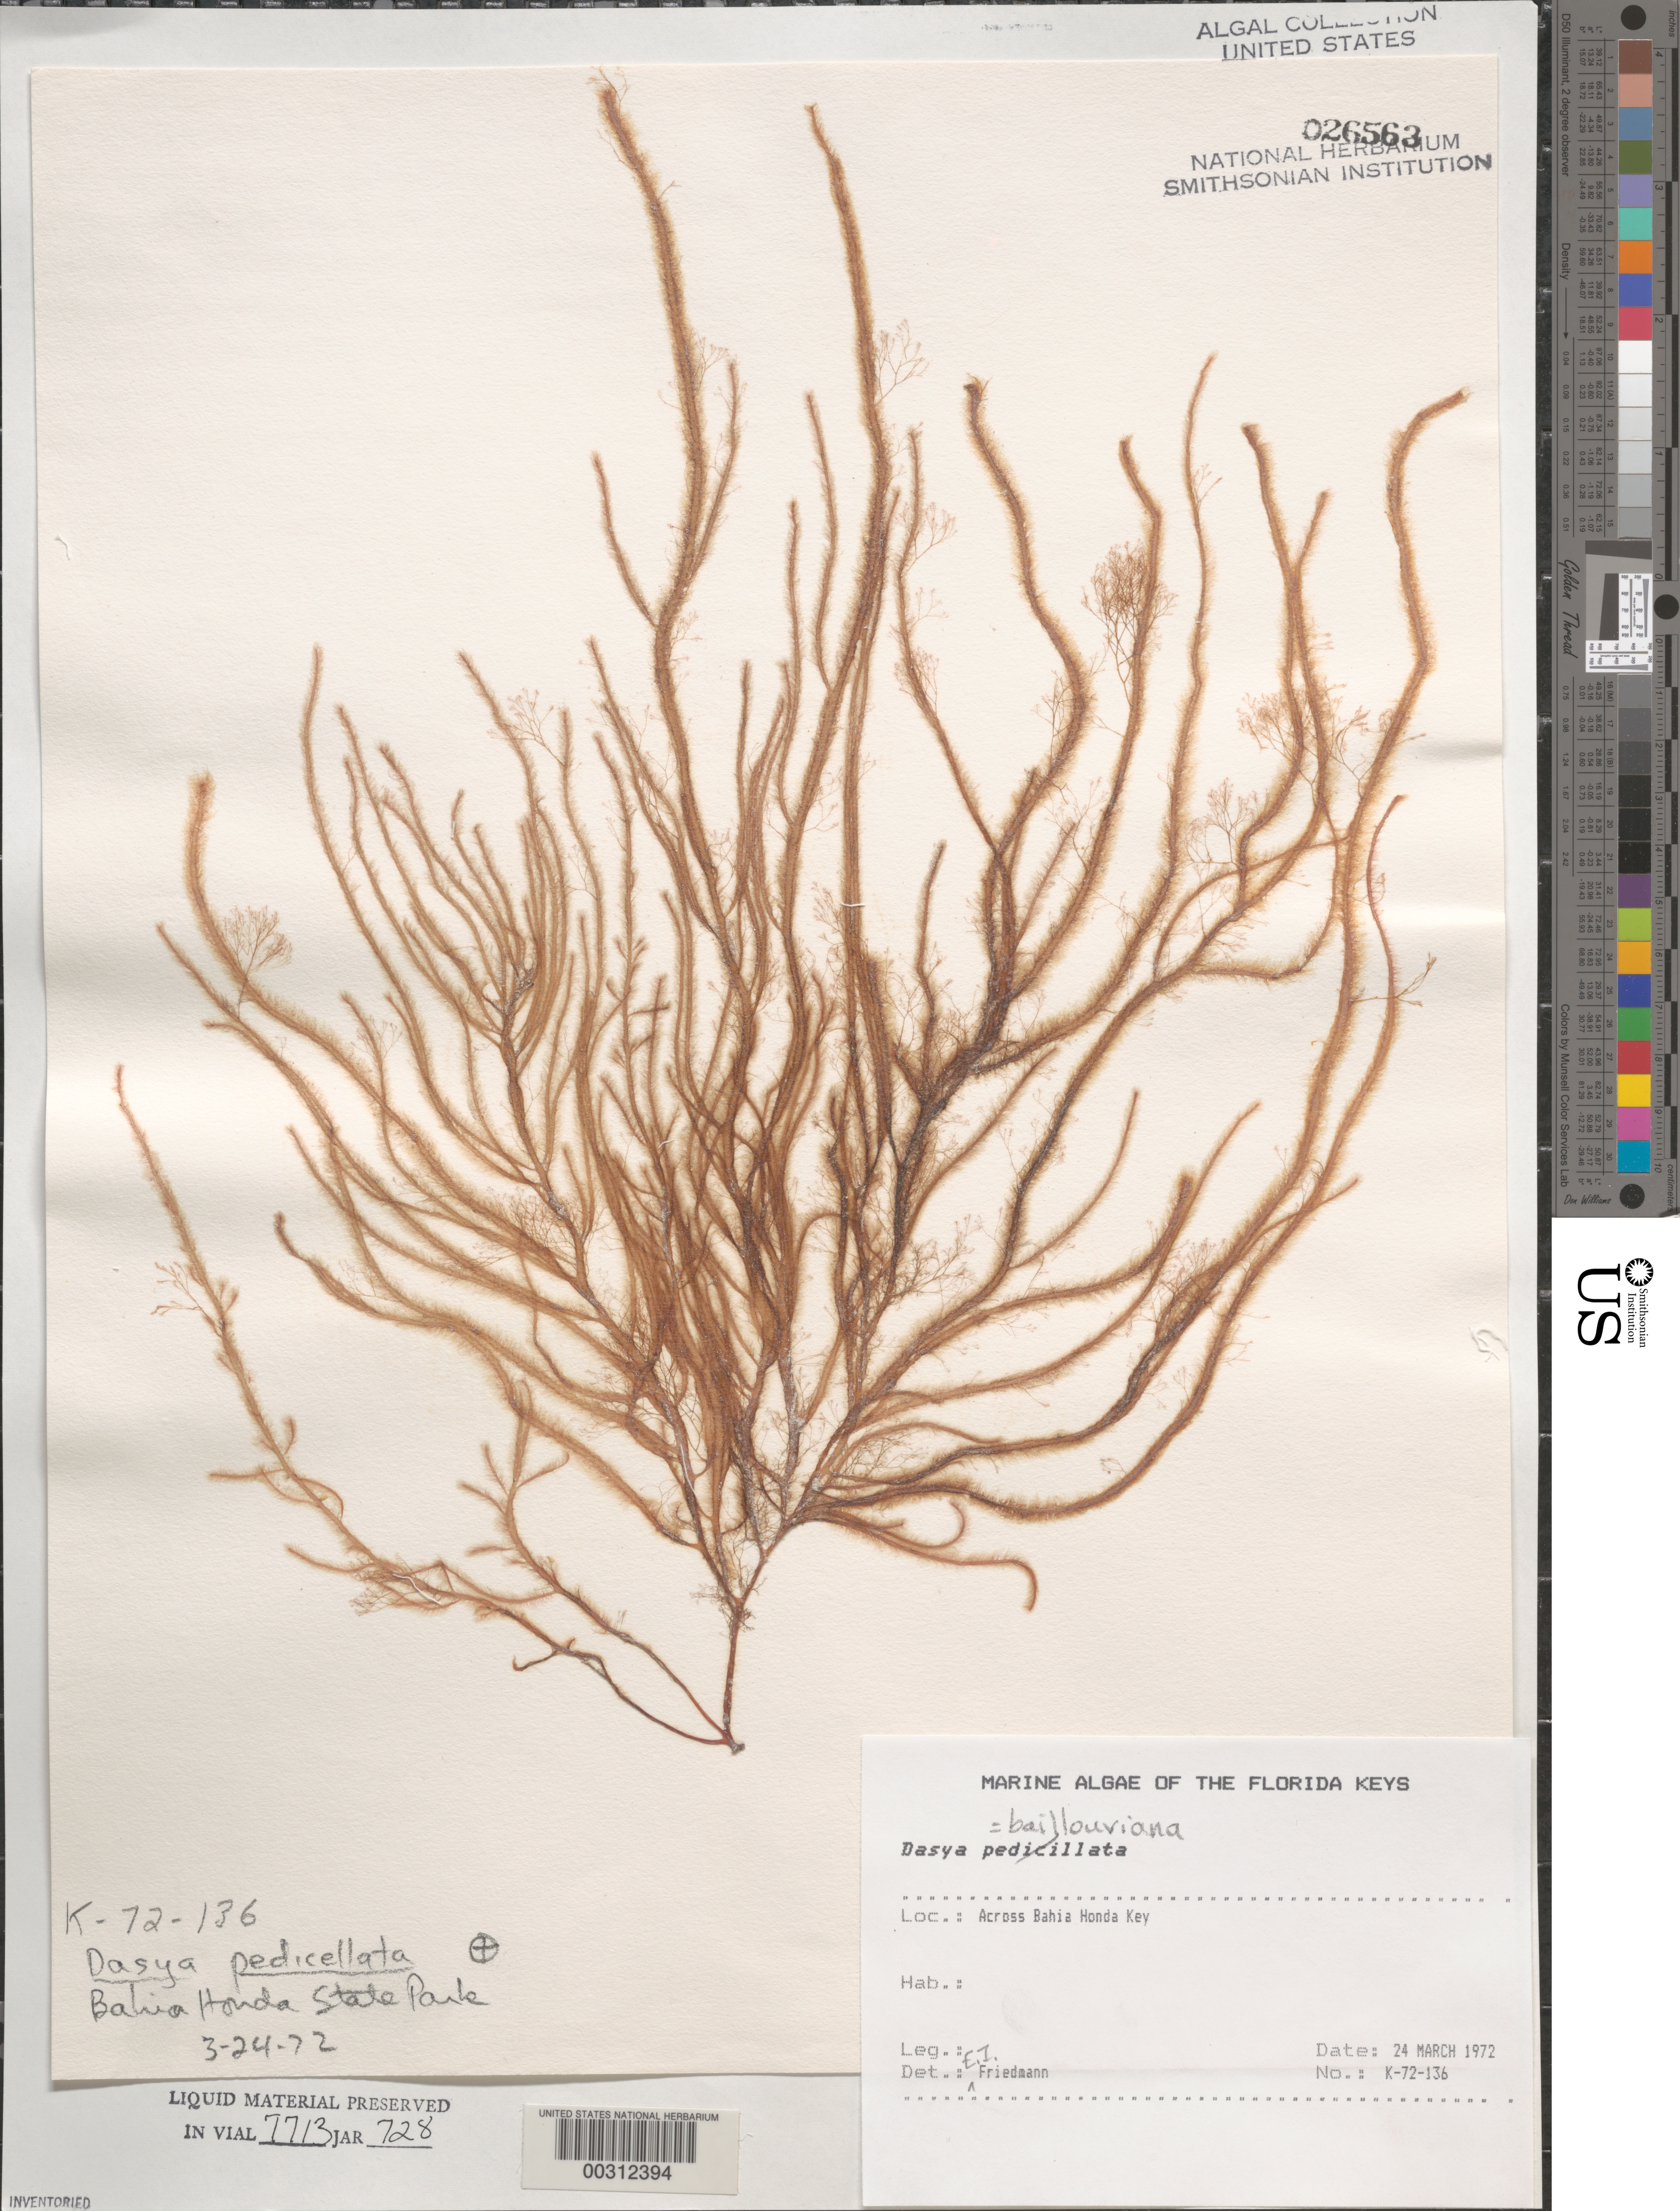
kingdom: Plantae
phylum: Rhodophyta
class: Florideophyceae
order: Ceramiales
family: Dasyaceae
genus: Dasya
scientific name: Dasya pedicellata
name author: (C. Agardh) C. Agardh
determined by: Algae name updating Project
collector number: K-72-136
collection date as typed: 24 Mar 1972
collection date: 1972-03-24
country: United States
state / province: Florida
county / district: Monroe County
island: Bahia Honda Key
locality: Bahia Honda State Park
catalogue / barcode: US 26563